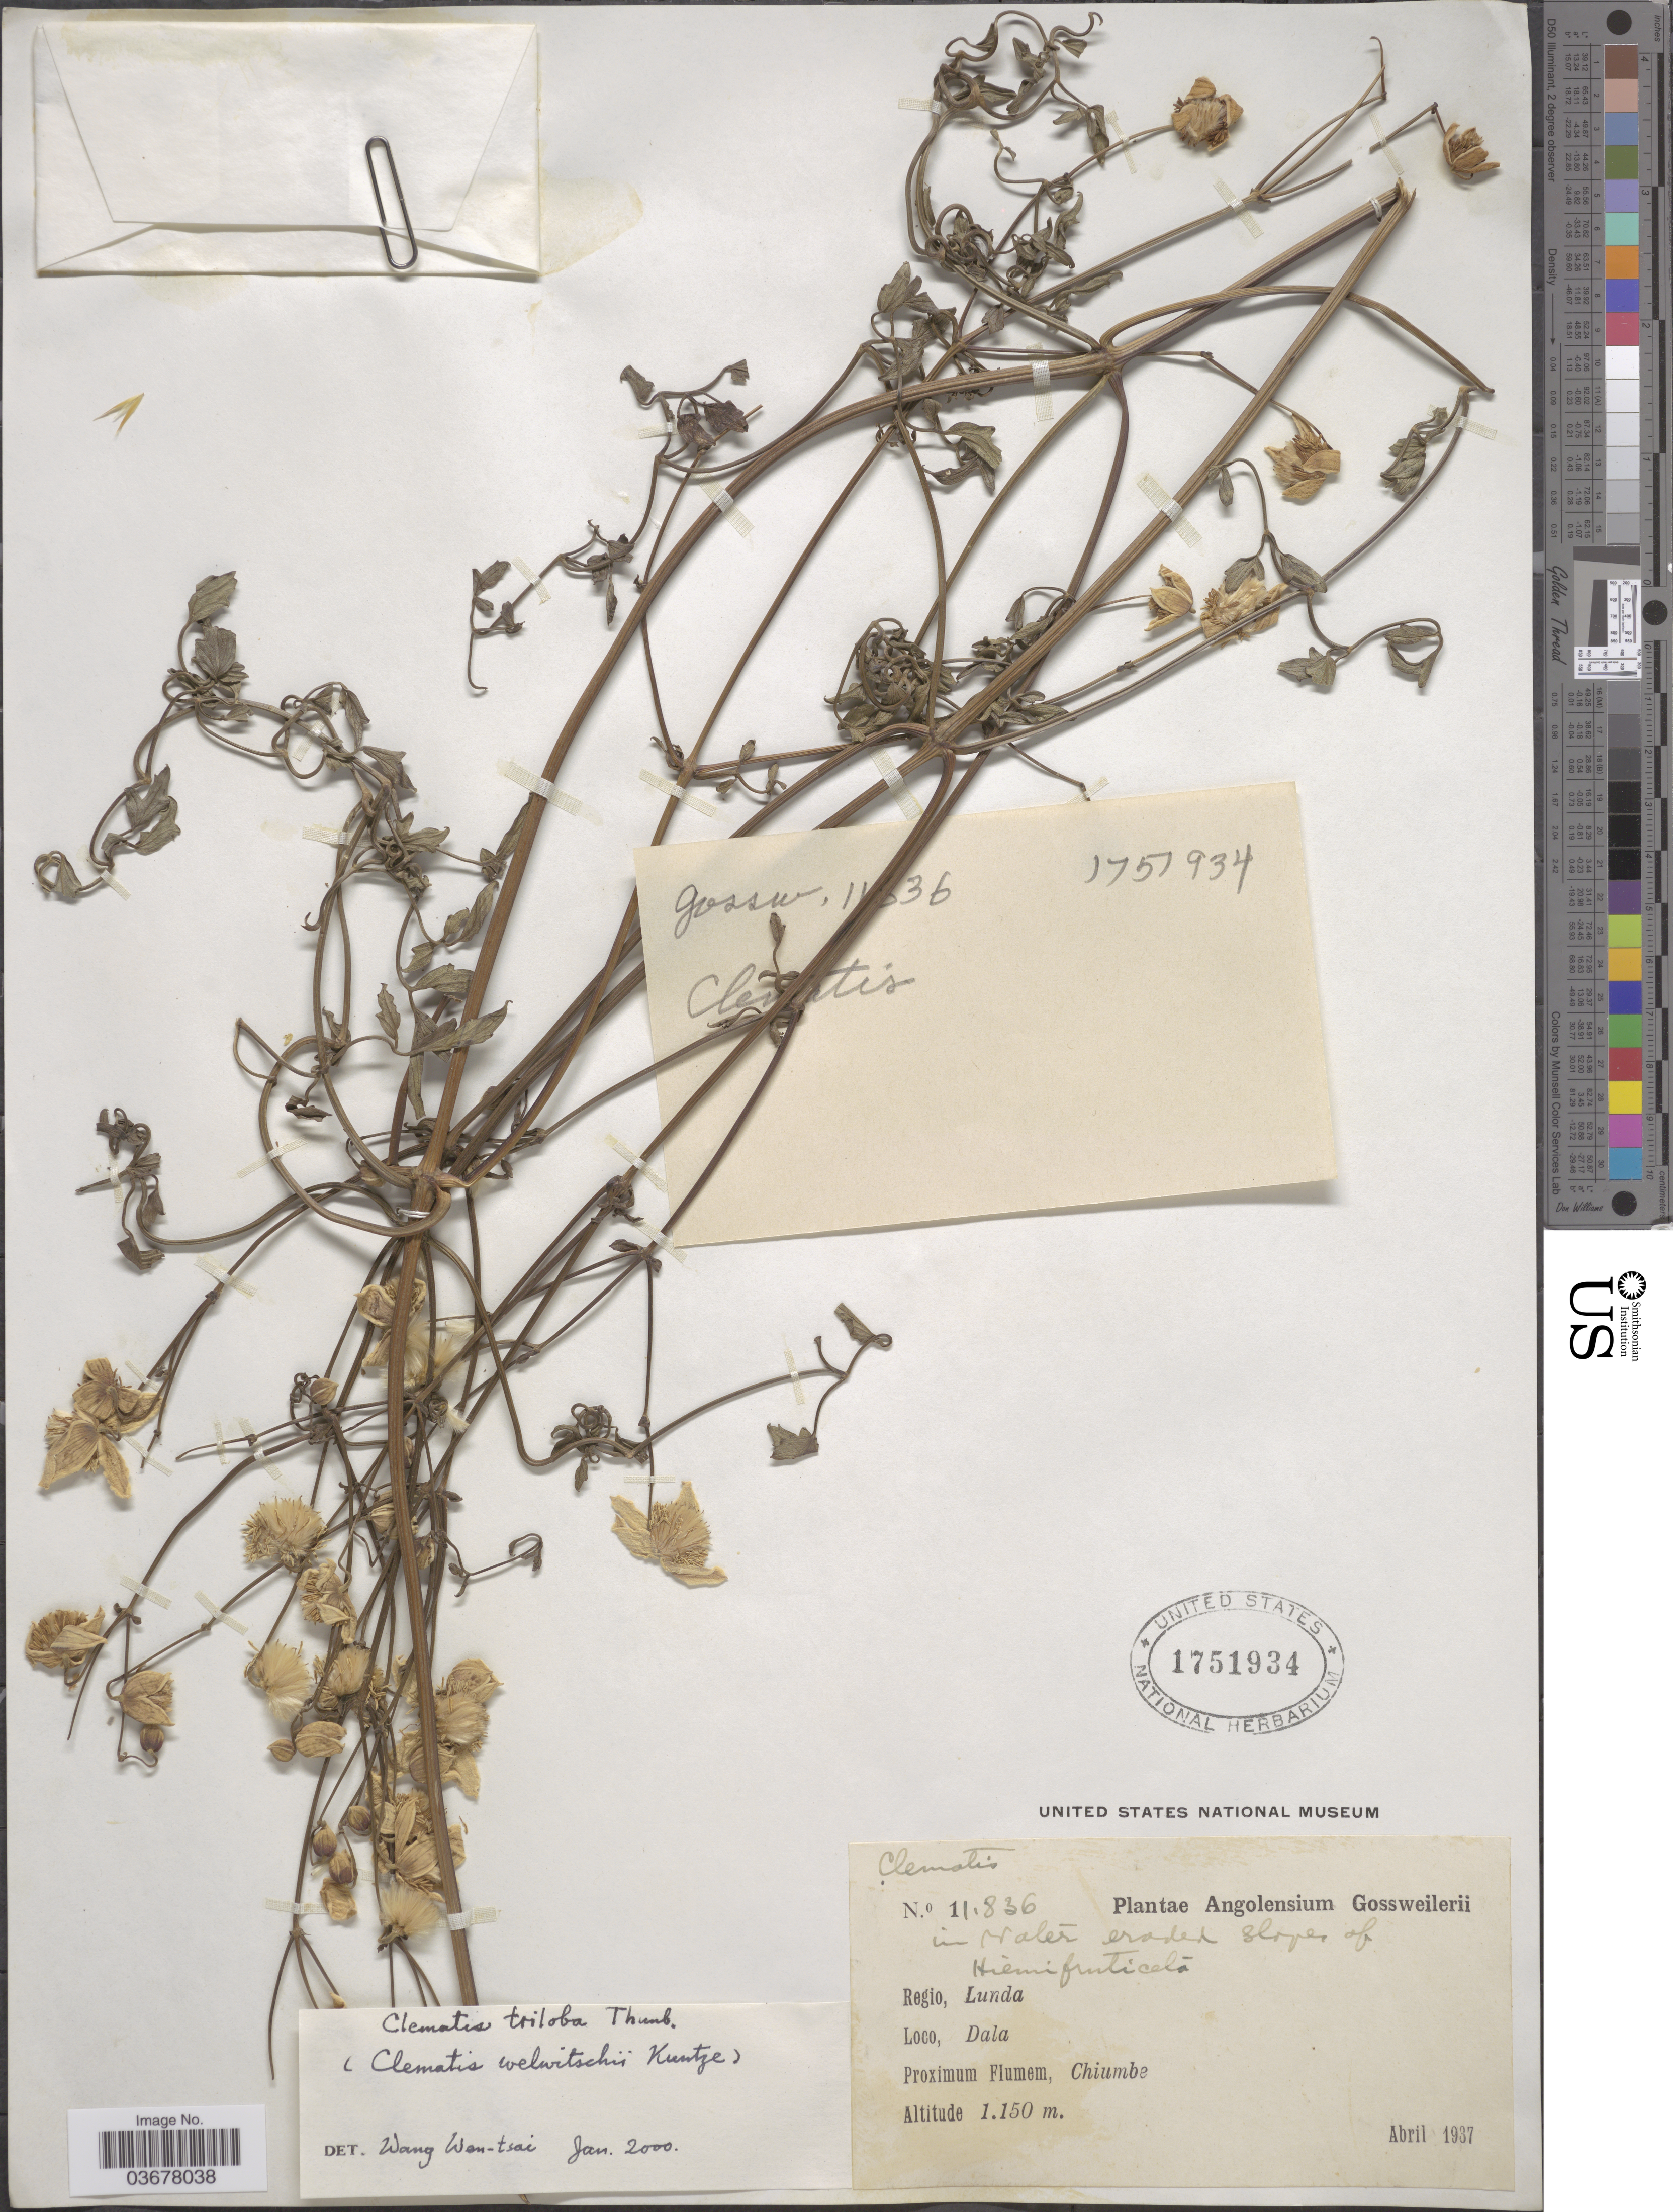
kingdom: Plantae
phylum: Tracheophyta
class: Magnoliopsida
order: Ranunculales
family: Ranunculaceae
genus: Clematis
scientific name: Clematis triloba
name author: Thunb.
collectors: -. Gossweiler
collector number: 11836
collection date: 1937-04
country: Angola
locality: Regio, Lunda. Dala. Proximum Flumem, Chiumbe.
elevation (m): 1150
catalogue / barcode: US 1751934